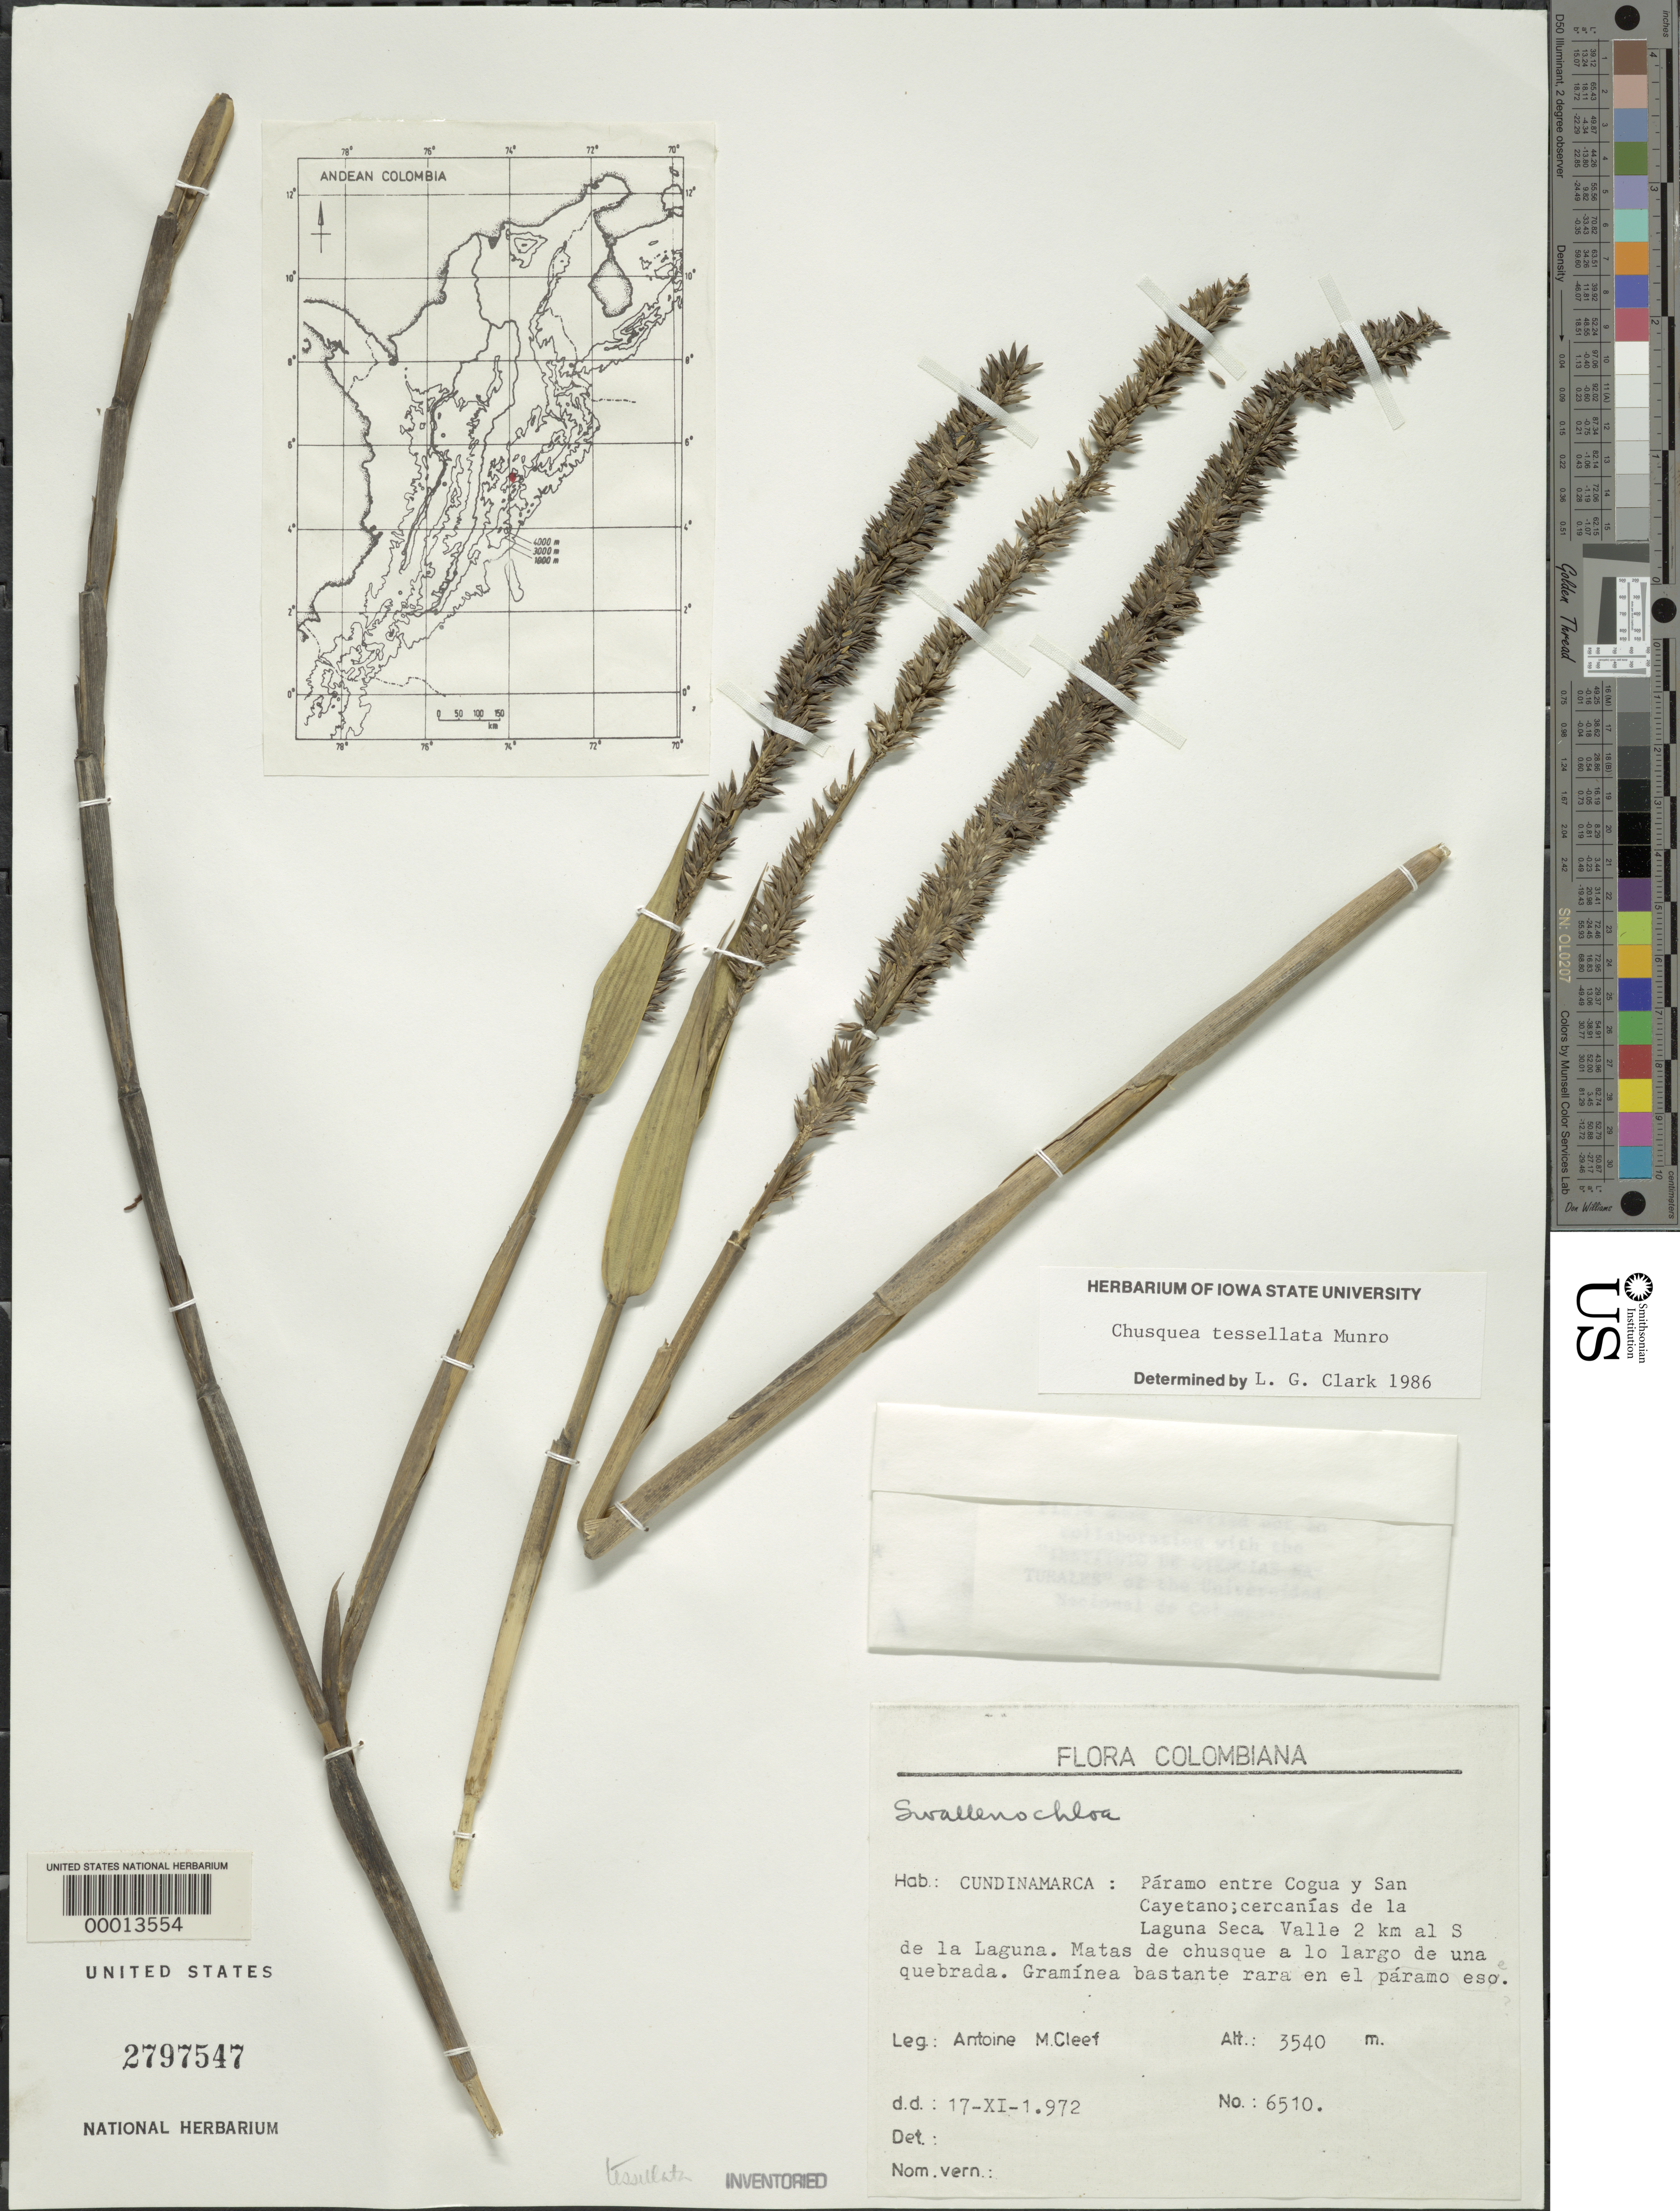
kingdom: Plantae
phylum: Tracheophyta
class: Liliopsida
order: Poales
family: Poaceae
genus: Chusquea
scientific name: Chusquea tessellata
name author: Munro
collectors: A. M. Cleef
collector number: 6510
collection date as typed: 17 Nov 1972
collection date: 1972-11-17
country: Colombia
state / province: Cundinamarca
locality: Cogua/San Cayetano, Paramo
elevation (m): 3540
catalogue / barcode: US 2797547